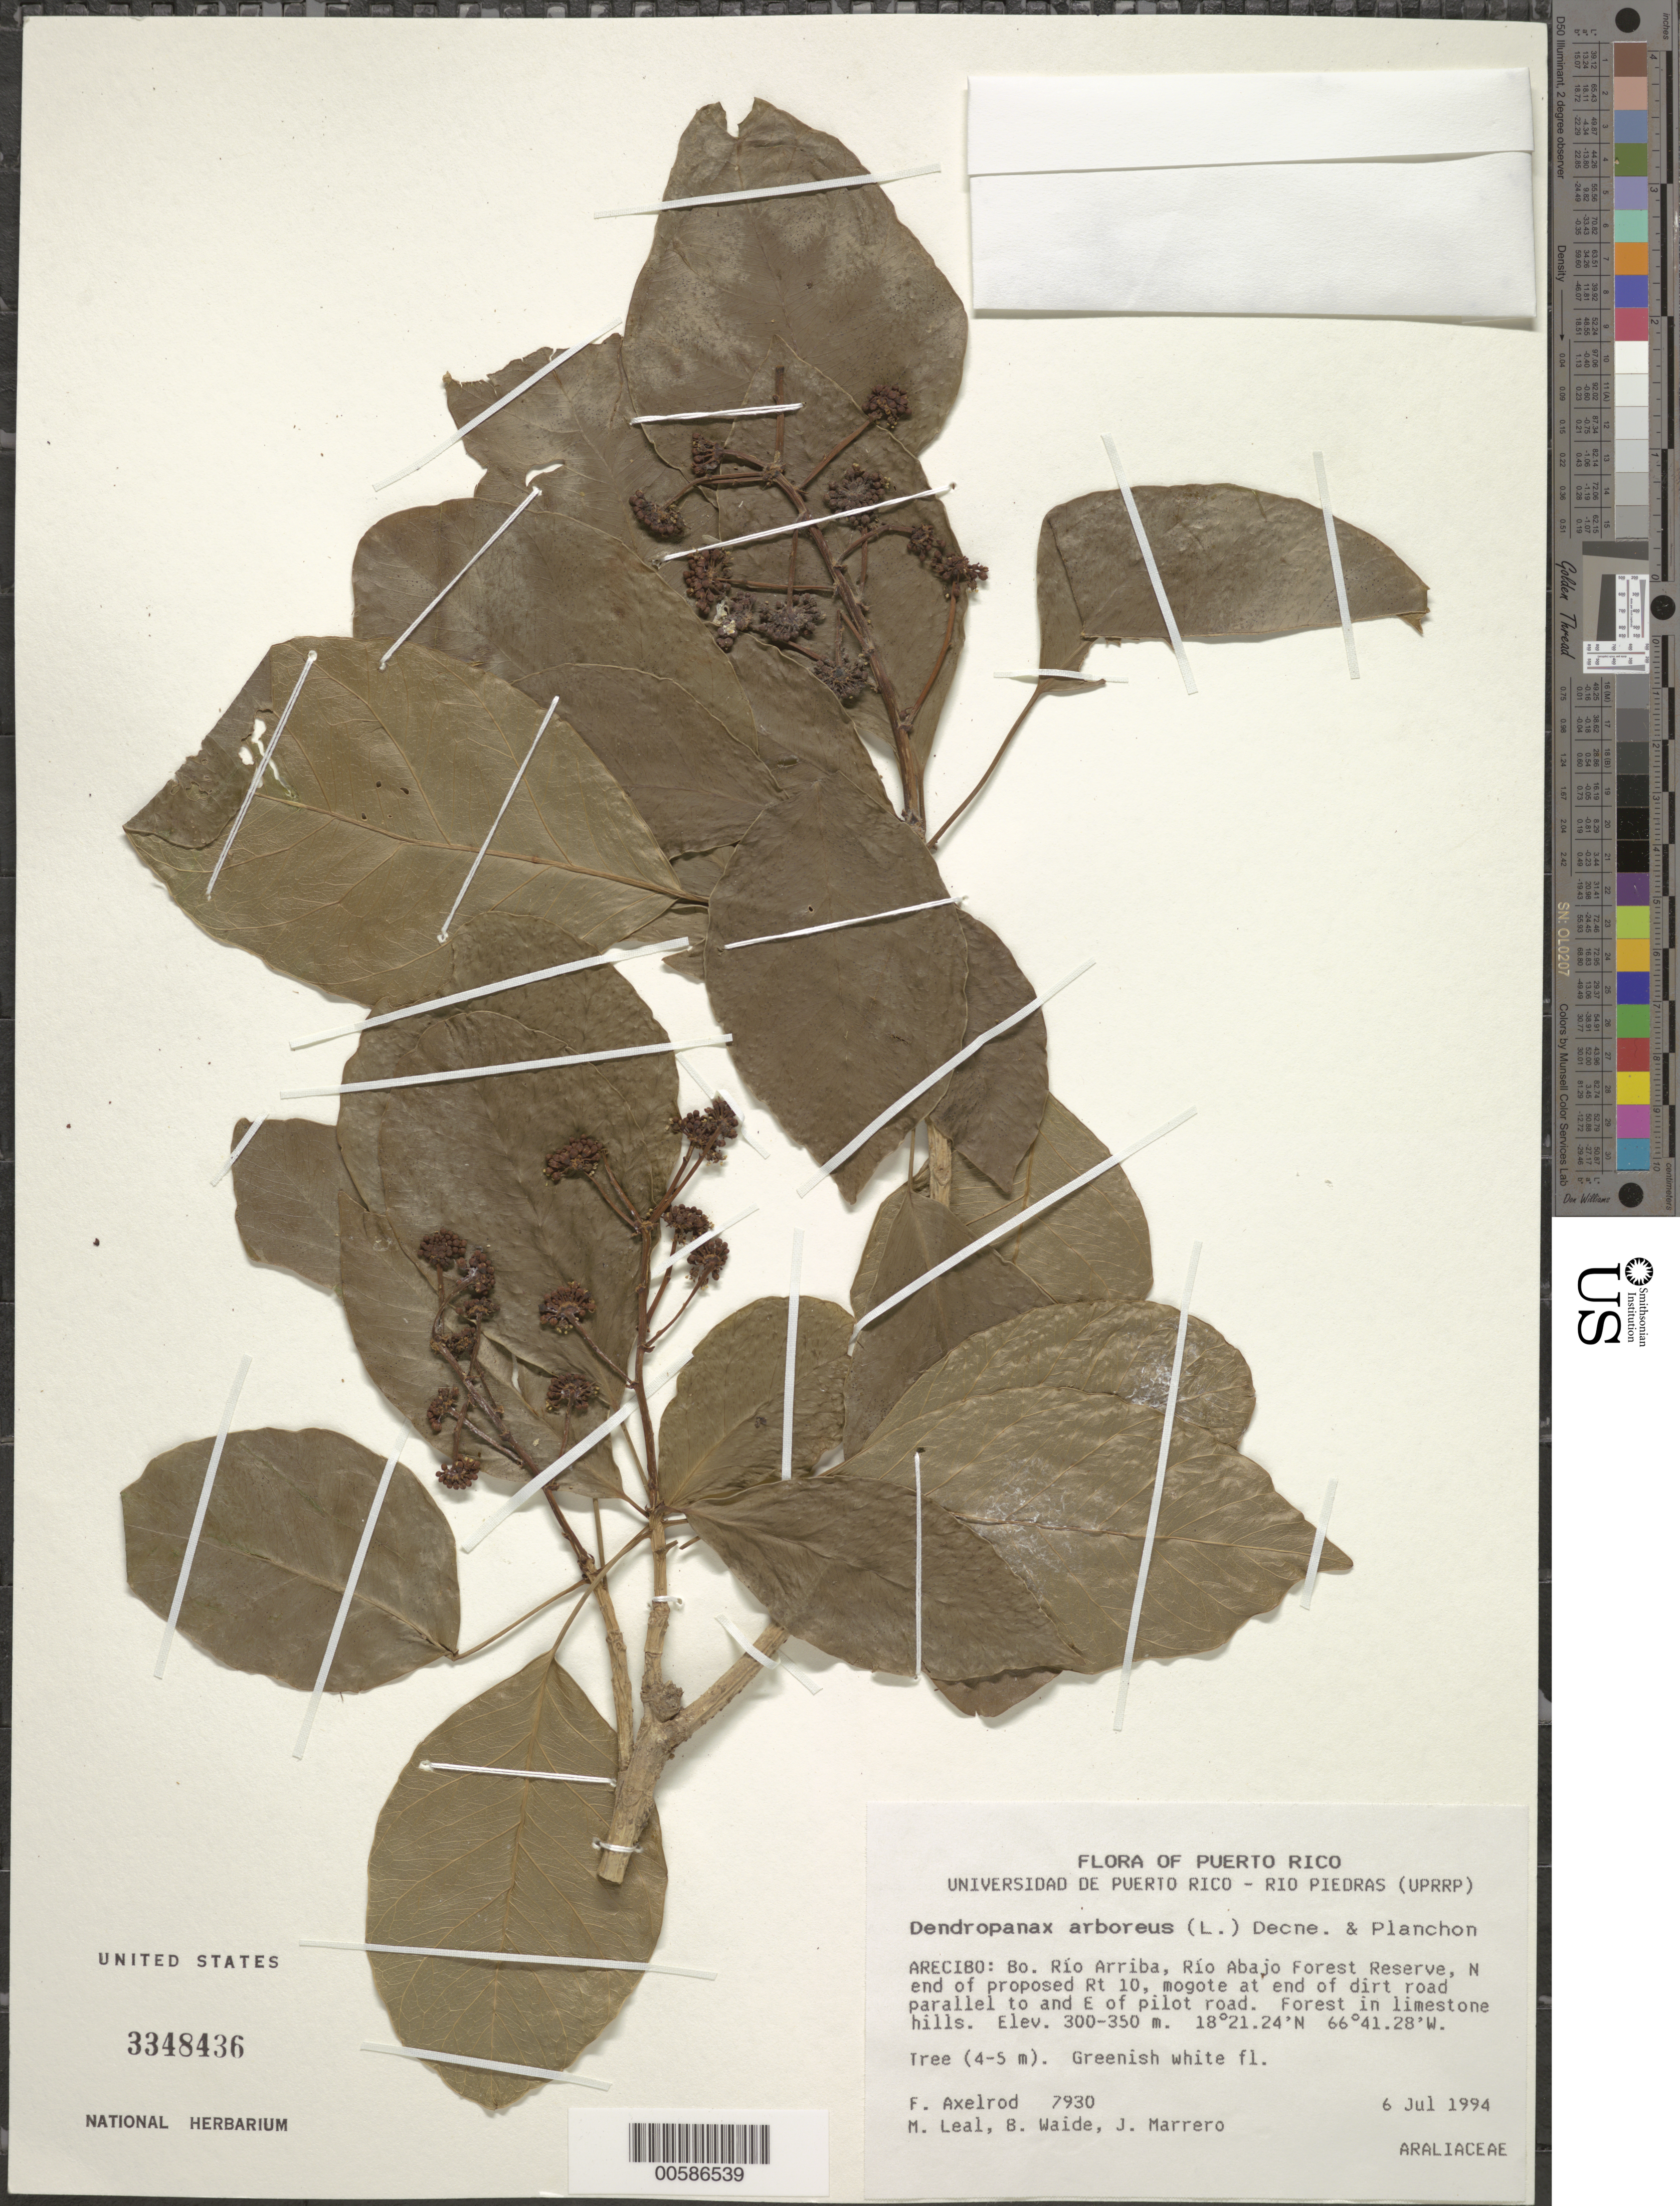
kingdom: Plantae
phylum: Tracheophyta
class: Magnoliopsida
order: Apiales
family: Araliaceae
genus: Dendropanax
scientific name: Dendropanax arboreus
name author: (L.) Decne. & Planch.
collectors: F. S. Axelrod, M. E. Leal, B. Waide & J. Marrero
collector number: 7930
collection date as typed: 06 Jul 1994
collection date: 1994-07-06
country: Puerto Rico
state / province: Arecibo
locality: Arecibo: Bo. Río Arriba, Río Abajo Forest Reserve, N end of Rt. 10, mogote at end of dirt road parallel to & E of pilot road.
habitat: Forest in limestone hills.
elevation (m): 300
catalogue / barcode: US 3348436